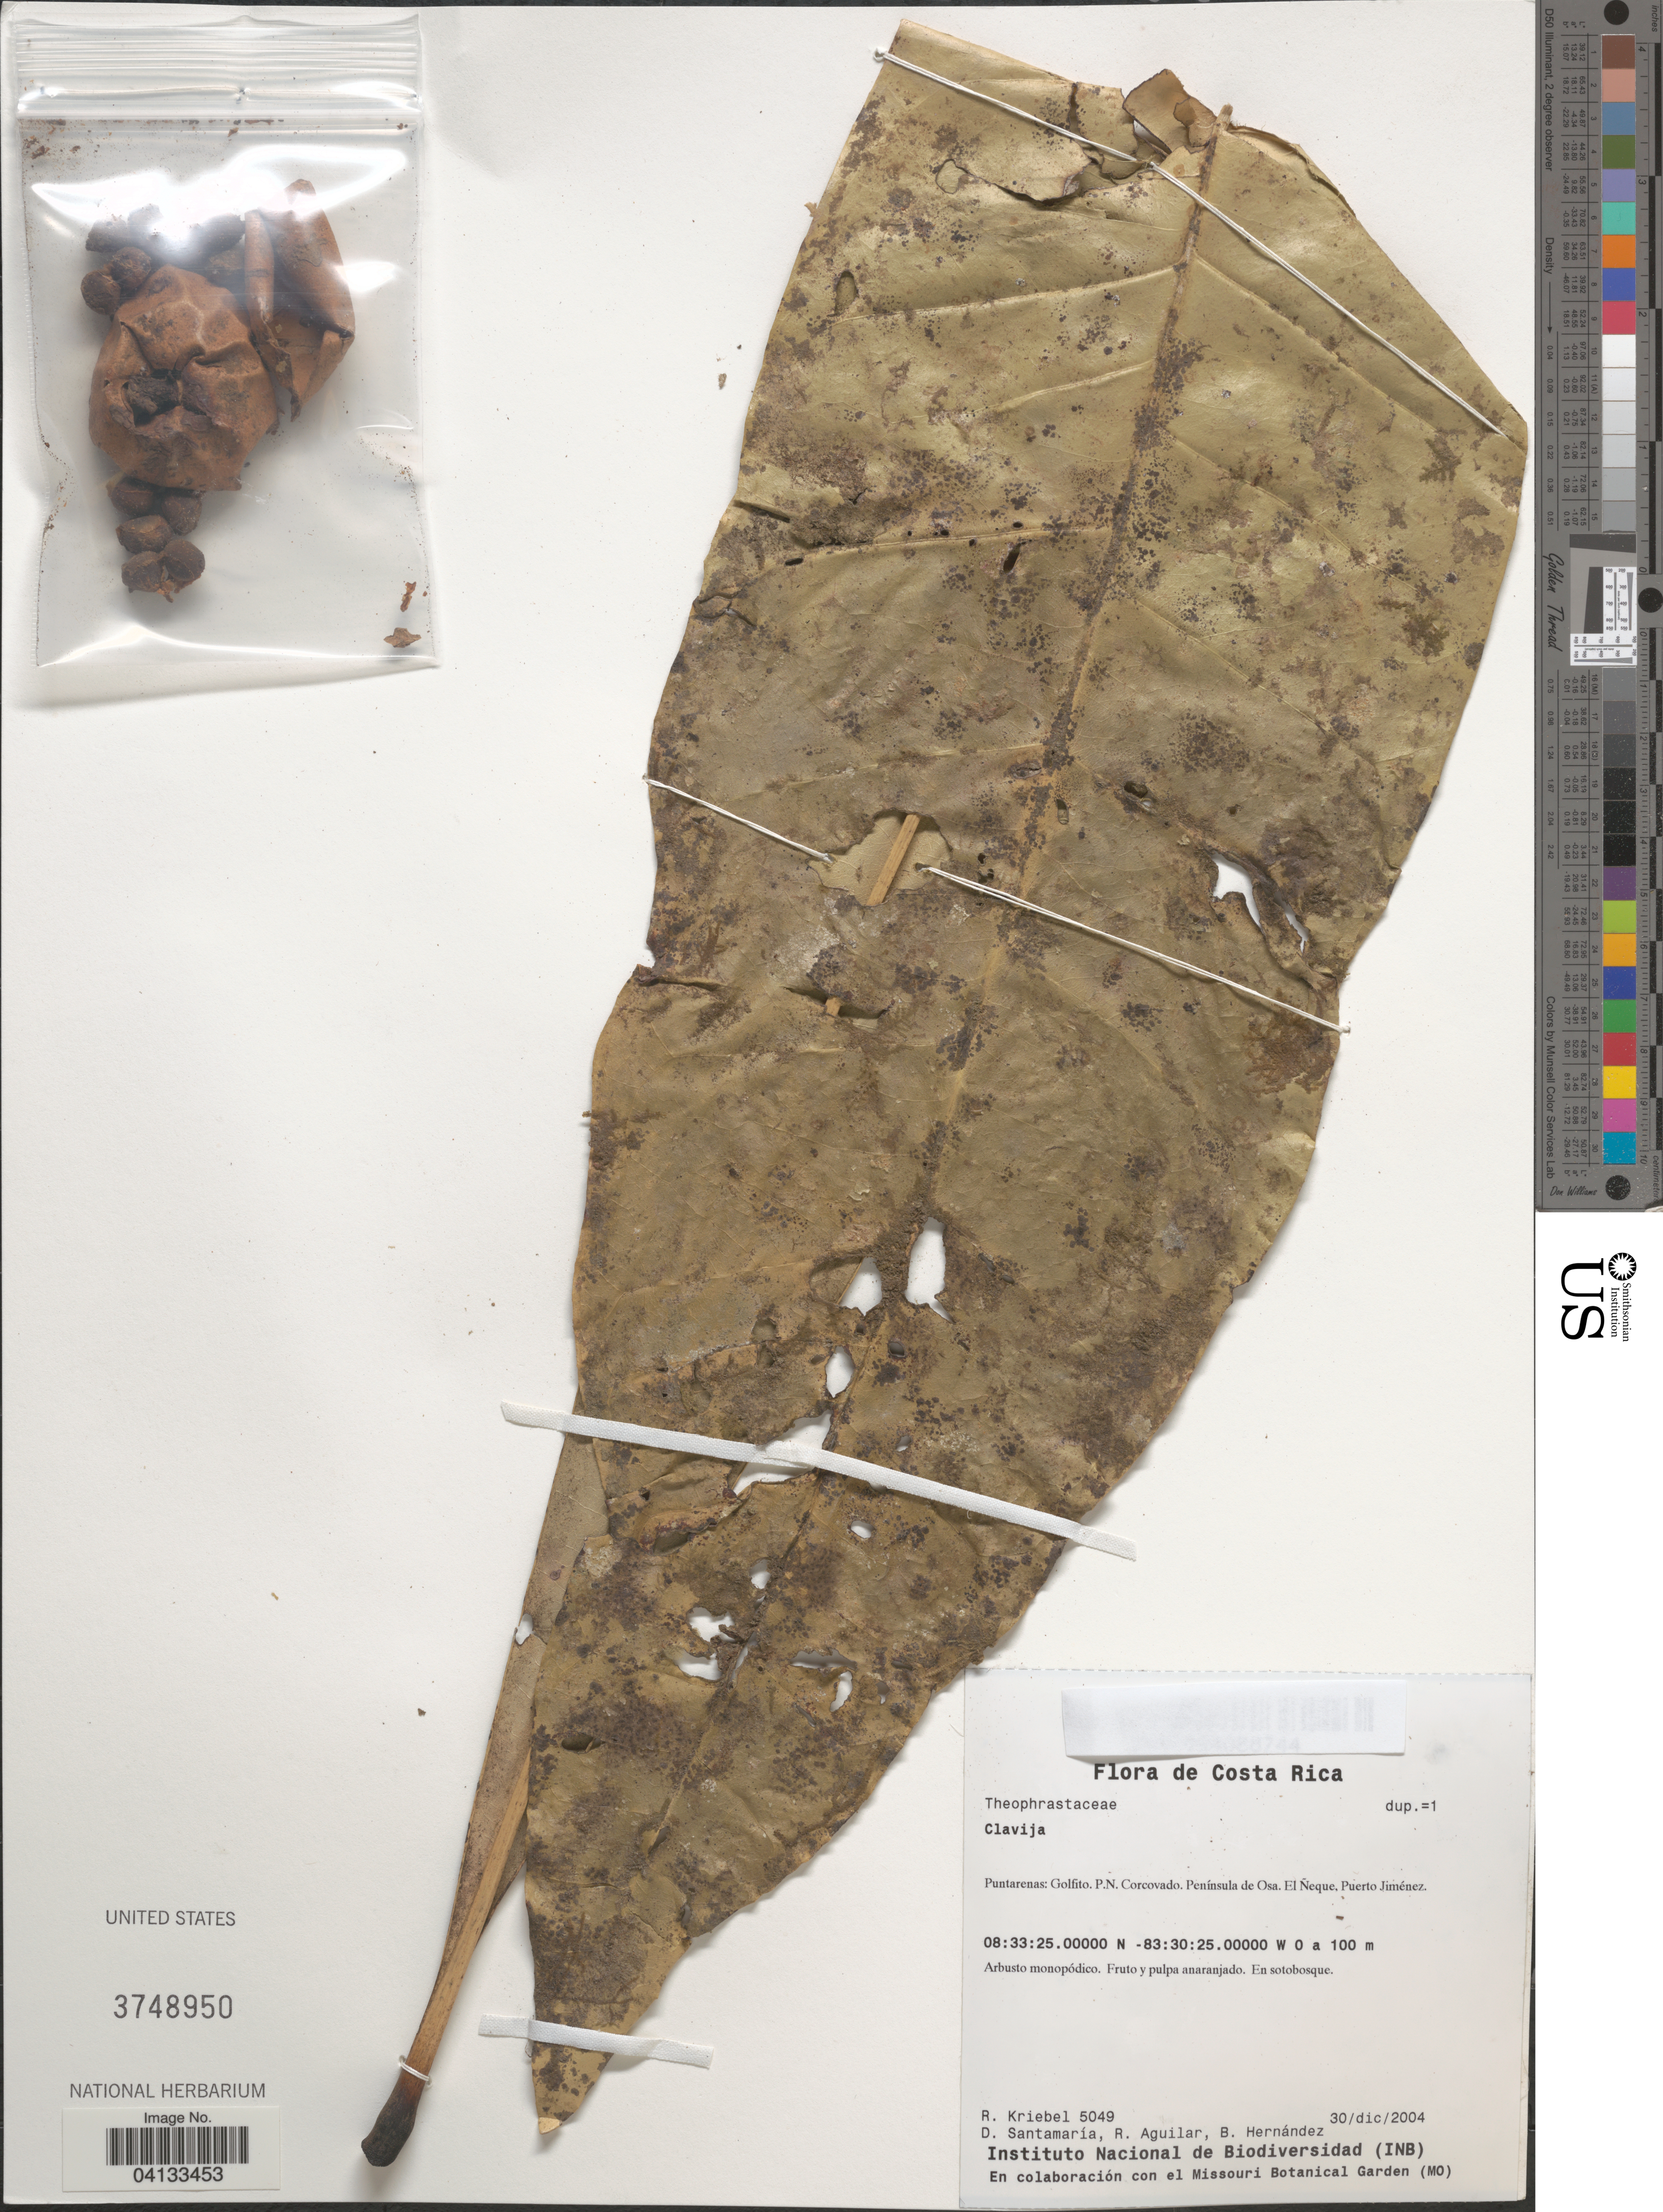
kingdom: Plantae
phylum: Tracheophyta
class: Magnoliopsida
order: Ericales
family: Primulaceae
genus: Clavija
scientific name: Clavija sp.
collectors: R. Kriebel, D. Santamaria, R. Aguilar & B. Hernández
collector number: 5049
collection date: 2004-12-30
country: Costa Rica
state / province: Puntarenas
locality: Golfito P.N. Corcovado. Península de Osa. El Ñeque, Puerto Jiménez.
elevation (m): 0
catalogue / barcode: US 3748950